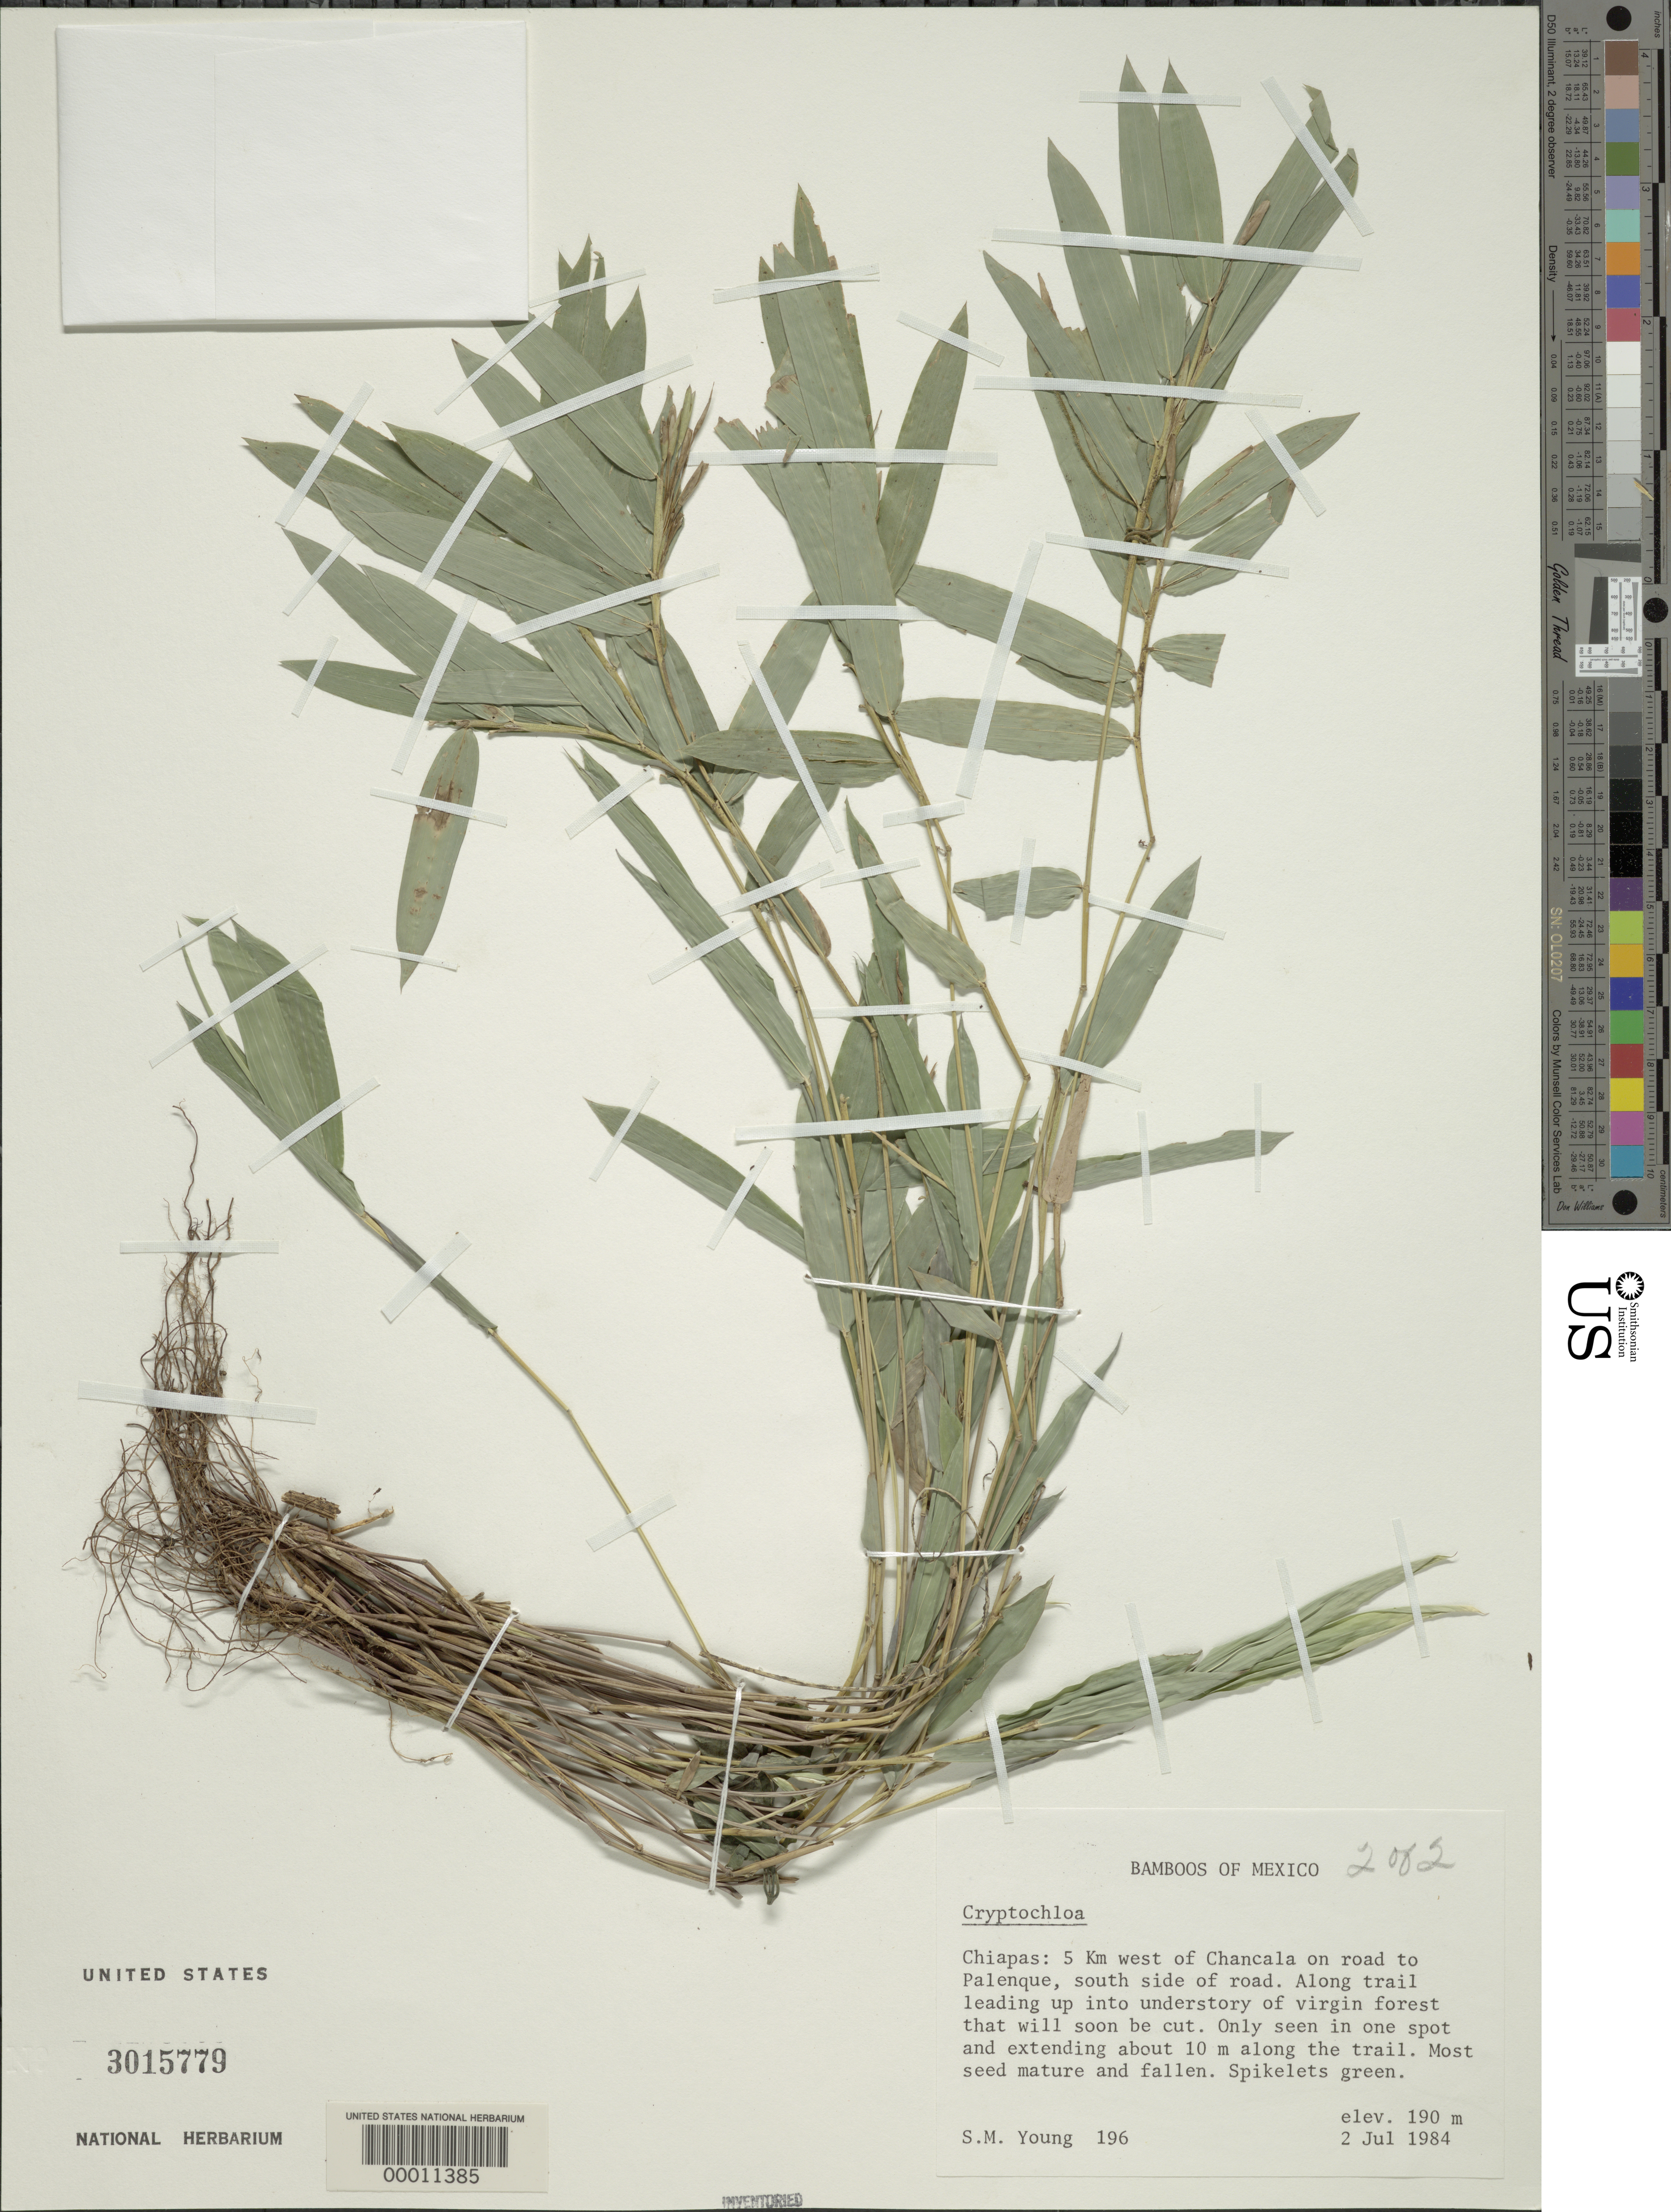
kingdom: Plantae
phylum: Tracheophyta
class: Liliopsida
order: Poales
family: Poaceae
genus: Cryptochloa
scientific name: Cryptochloa sp.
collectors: S. Young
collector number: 196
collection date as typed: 02 Jul 1984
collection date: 1984-07-02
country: Mexico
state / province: Chiapas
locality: Chancala, palenque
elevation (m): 190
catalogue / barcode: US 3015779